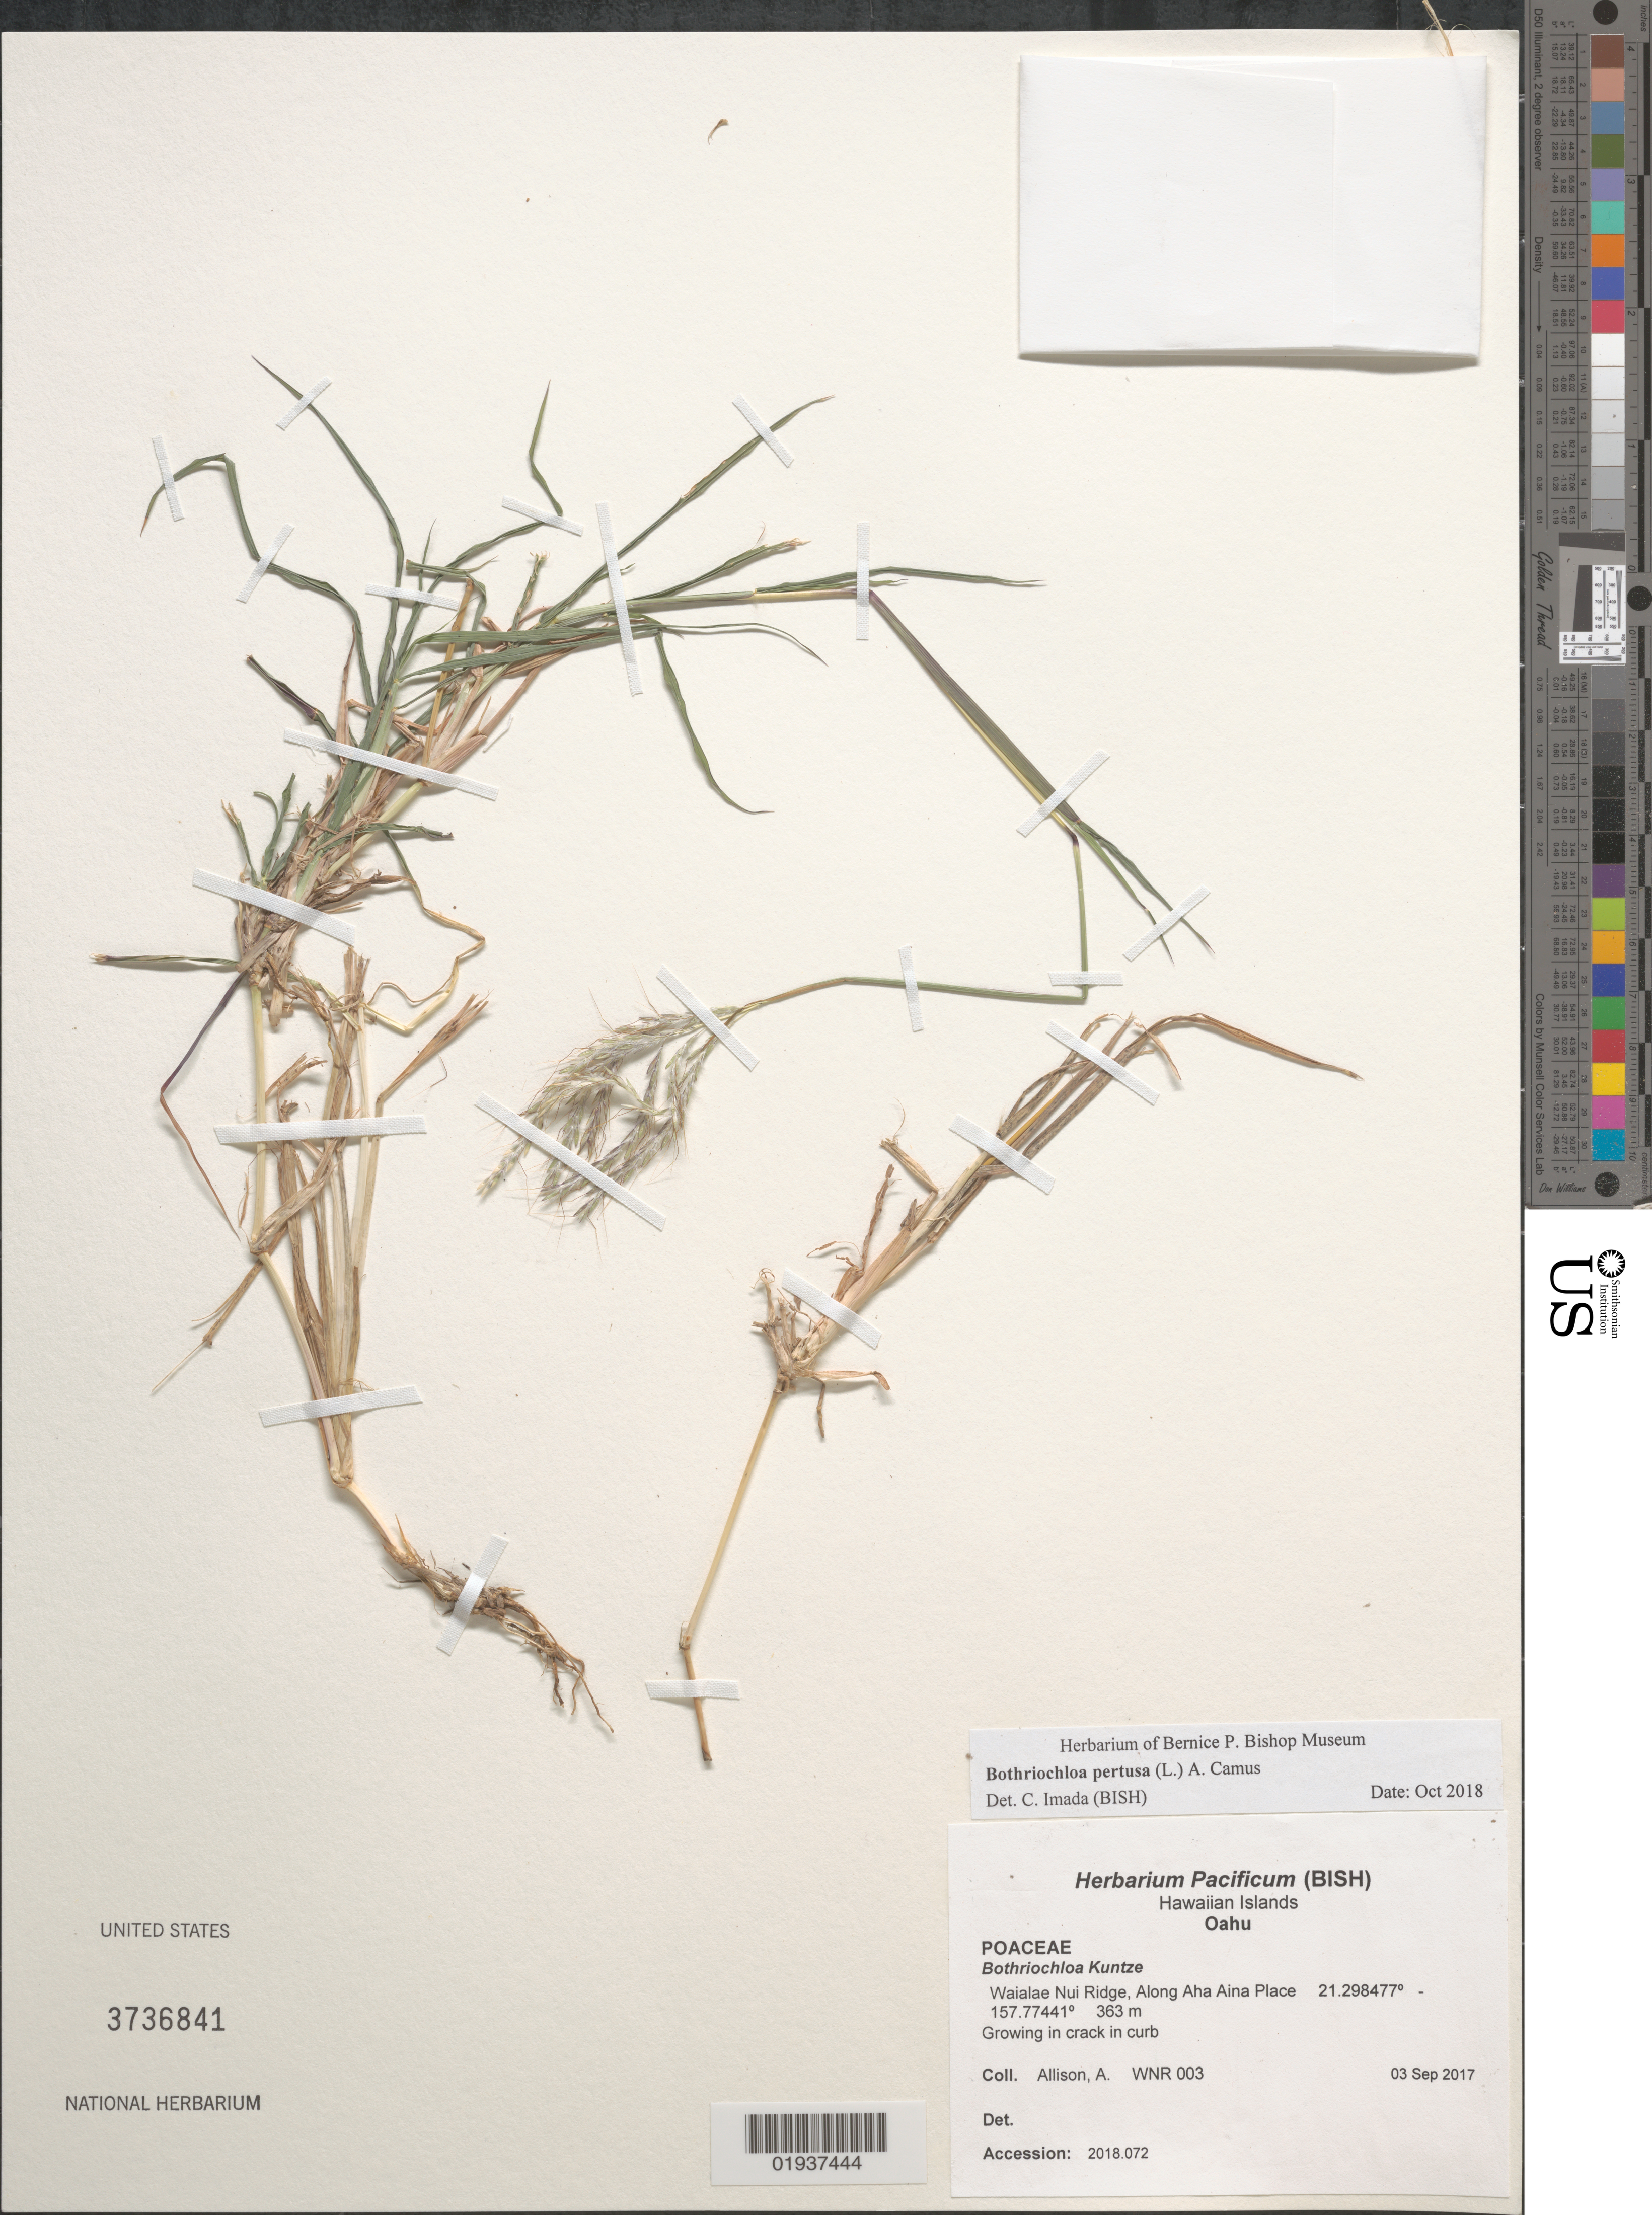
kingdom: Plantae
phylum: Tracheophyta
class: Liliopsida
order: Poales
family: Poaceae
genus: Bothriochloa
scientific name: Bothriochloa pertusa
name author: (L.) A. Camus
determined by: Imada, C. T.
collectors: A. Allison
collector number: WNR 003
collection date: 2017-09-03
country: United States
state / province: Hawaii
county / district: Honolulu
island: Oahu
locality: Waialae Nui Ridge, along Aha Aina Place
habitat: Growing in crack in curb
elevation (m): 363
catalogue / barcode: US 3736841